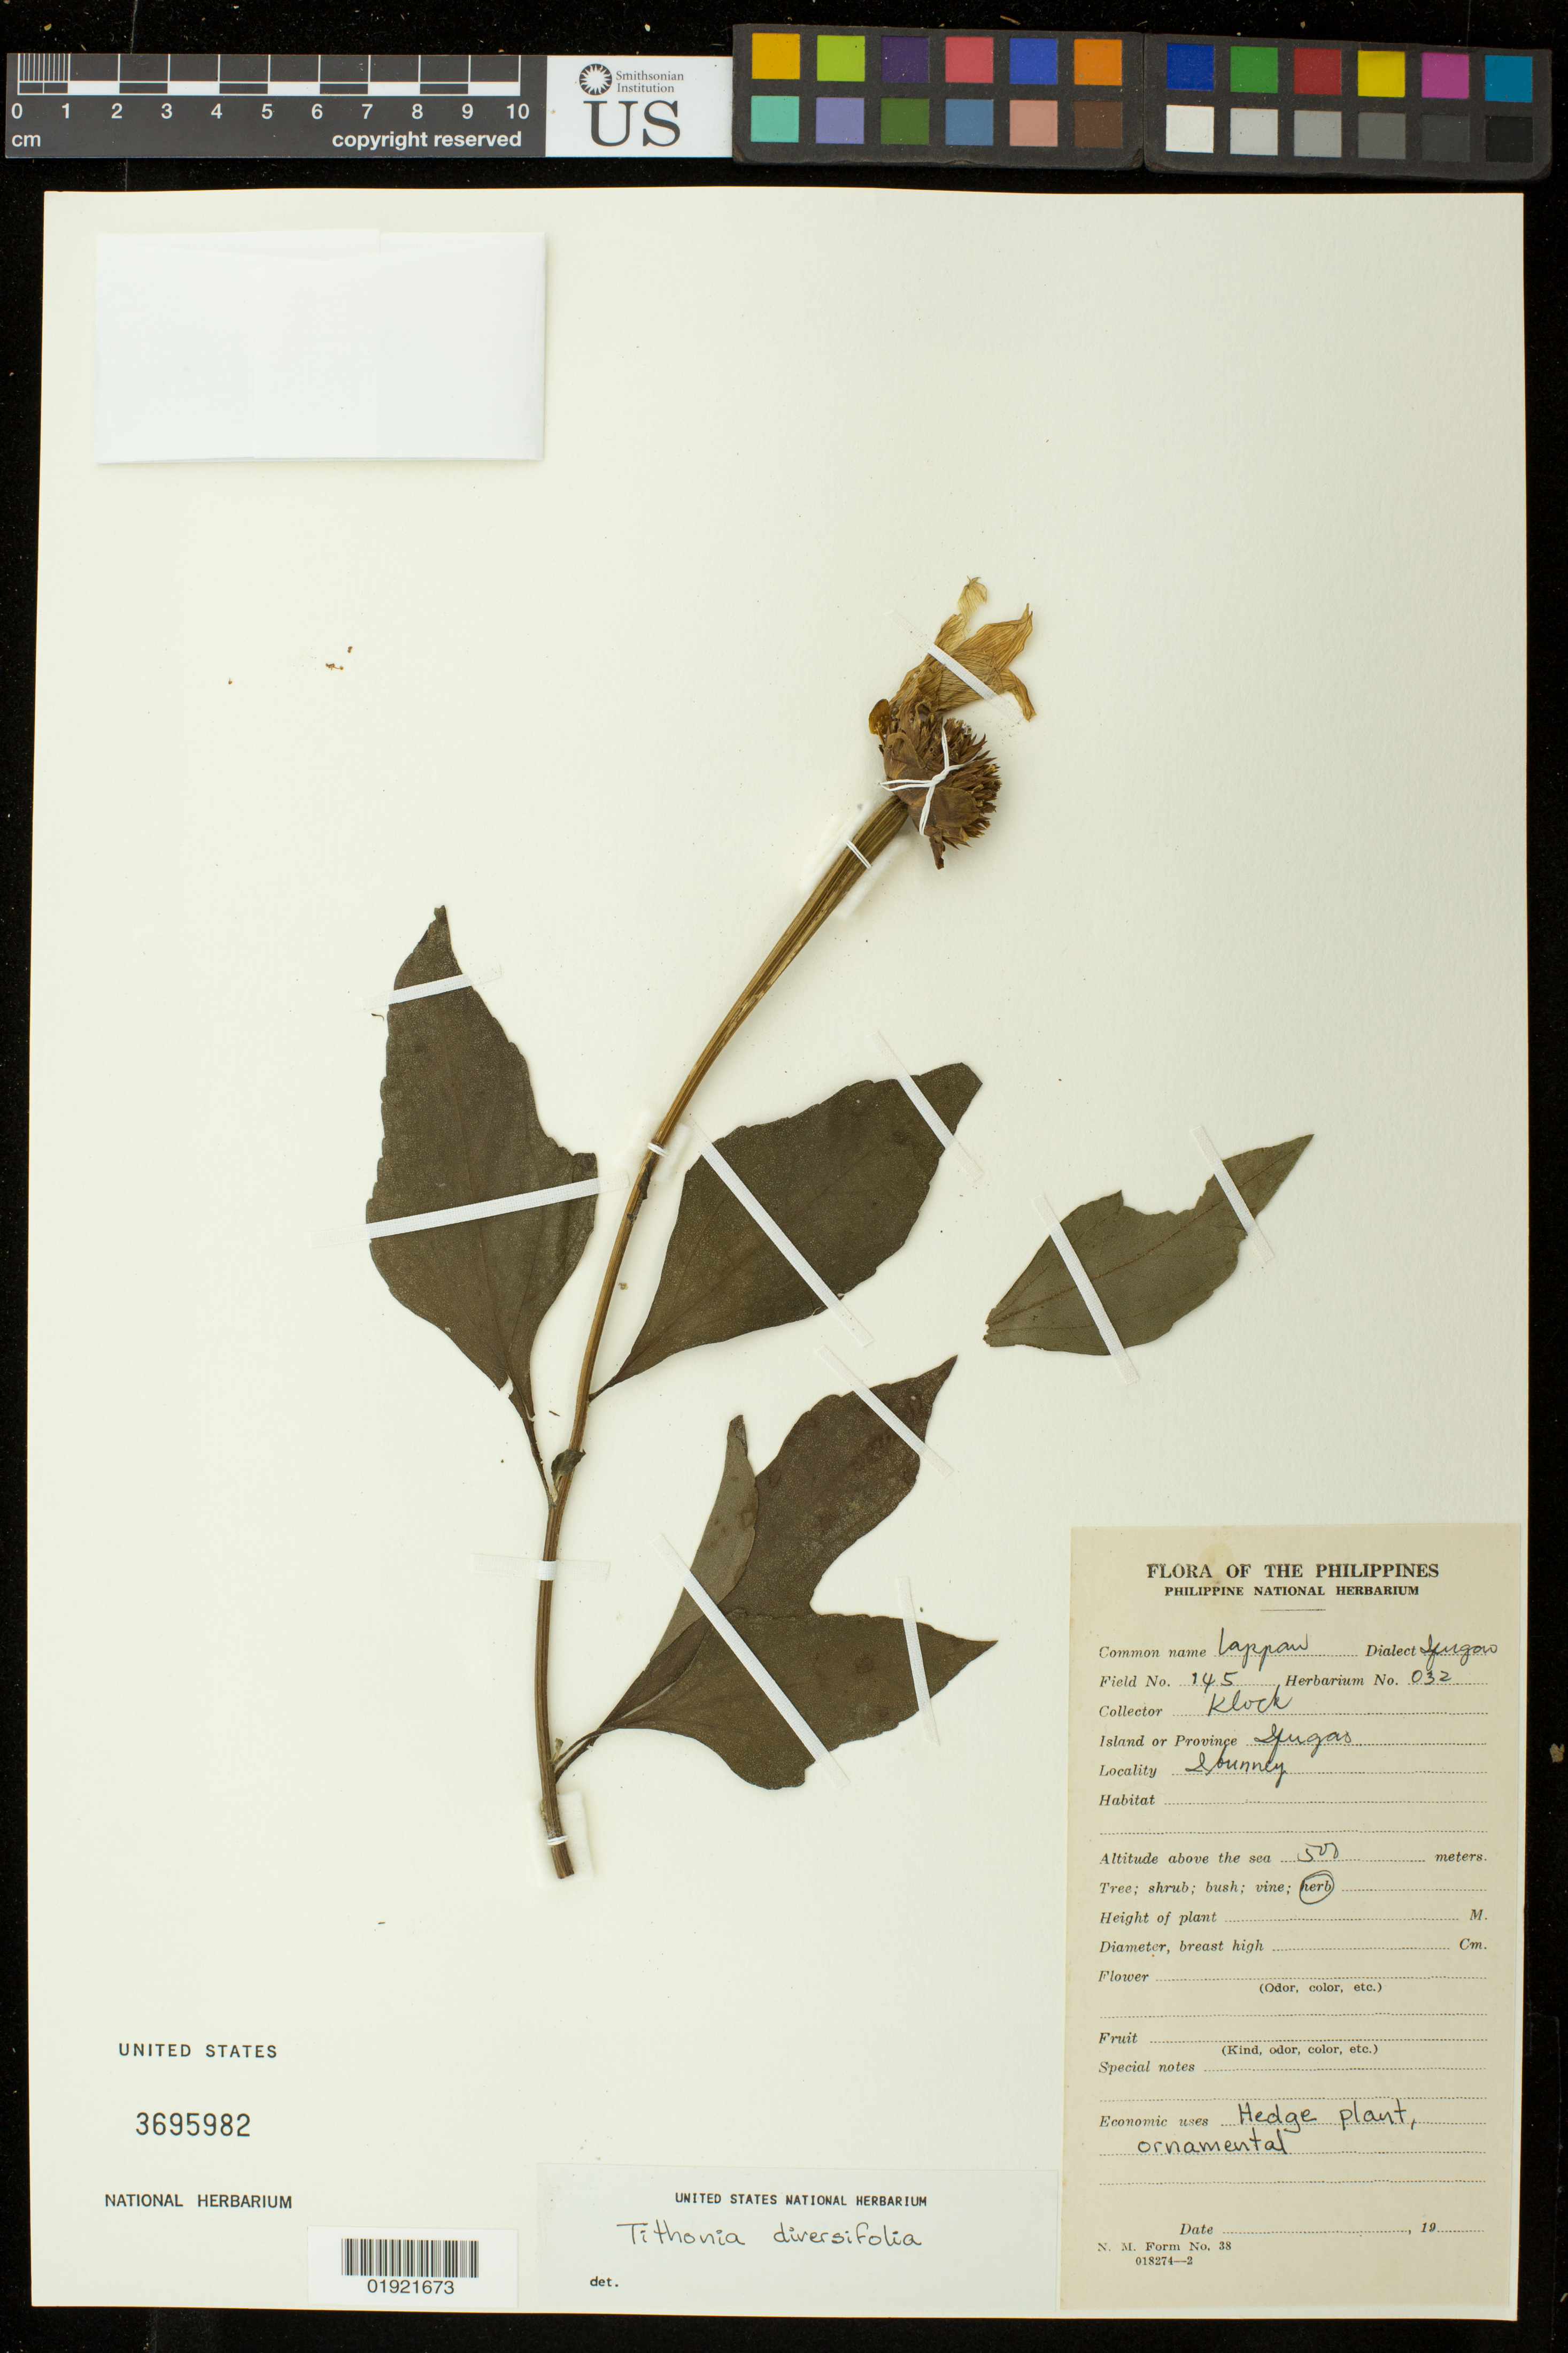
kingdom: Plantae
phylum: Tracheophyta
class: Magnoliopsida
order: Asterales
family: Asteraceae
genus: Tithonia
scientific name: Tithonia diversifolia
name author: (Hemsl.) A. Gray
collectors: Klock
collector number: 145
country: Philippines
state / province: Cordillera (Administrative Region)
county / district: Ifugao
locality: Ibunney (?)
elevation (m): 500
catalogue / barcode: US 3695982